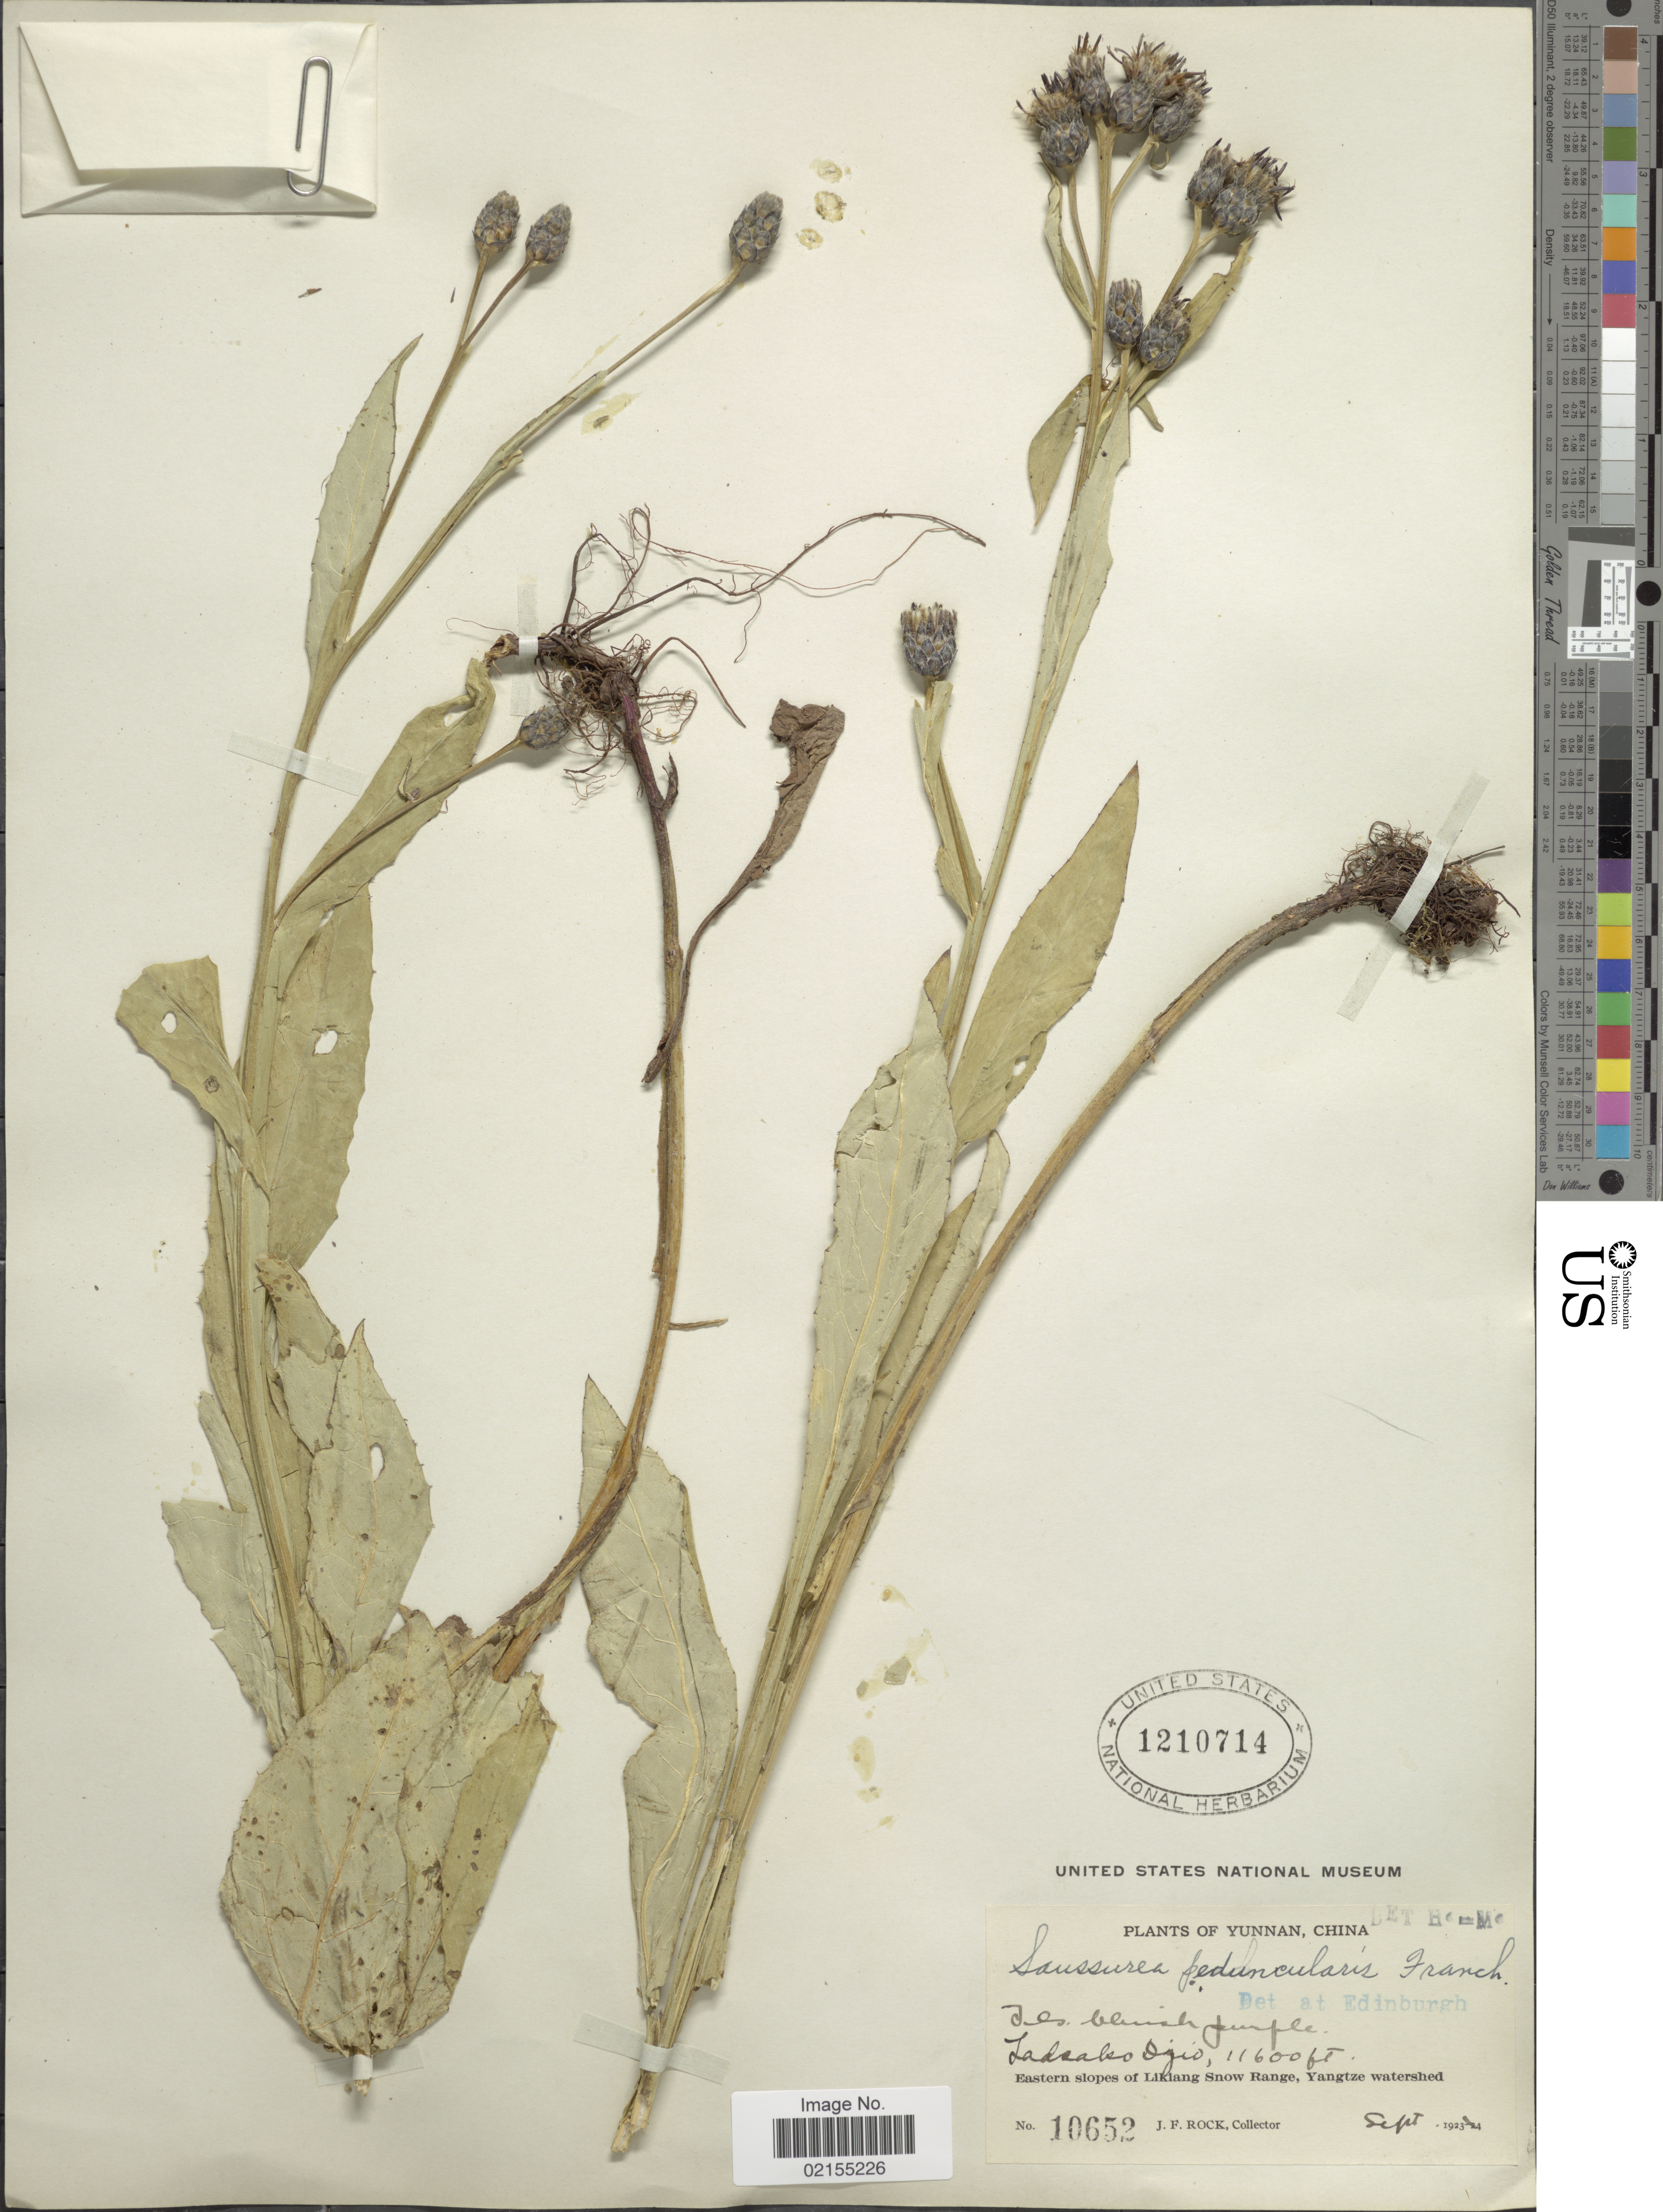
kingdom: Plantae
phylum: Tracheophyta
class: Magnoliopsida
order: Asterales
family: Asteraceae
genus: Saussurea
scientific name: Saussurea peduncularis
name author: Franch.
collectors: J. Rock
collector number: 10652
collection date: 1923-09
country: China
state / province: Yunnan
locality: Eastern slopes of Likiang Snow Range, Yangtze watershed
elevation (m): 3536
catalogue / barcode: US 1210714